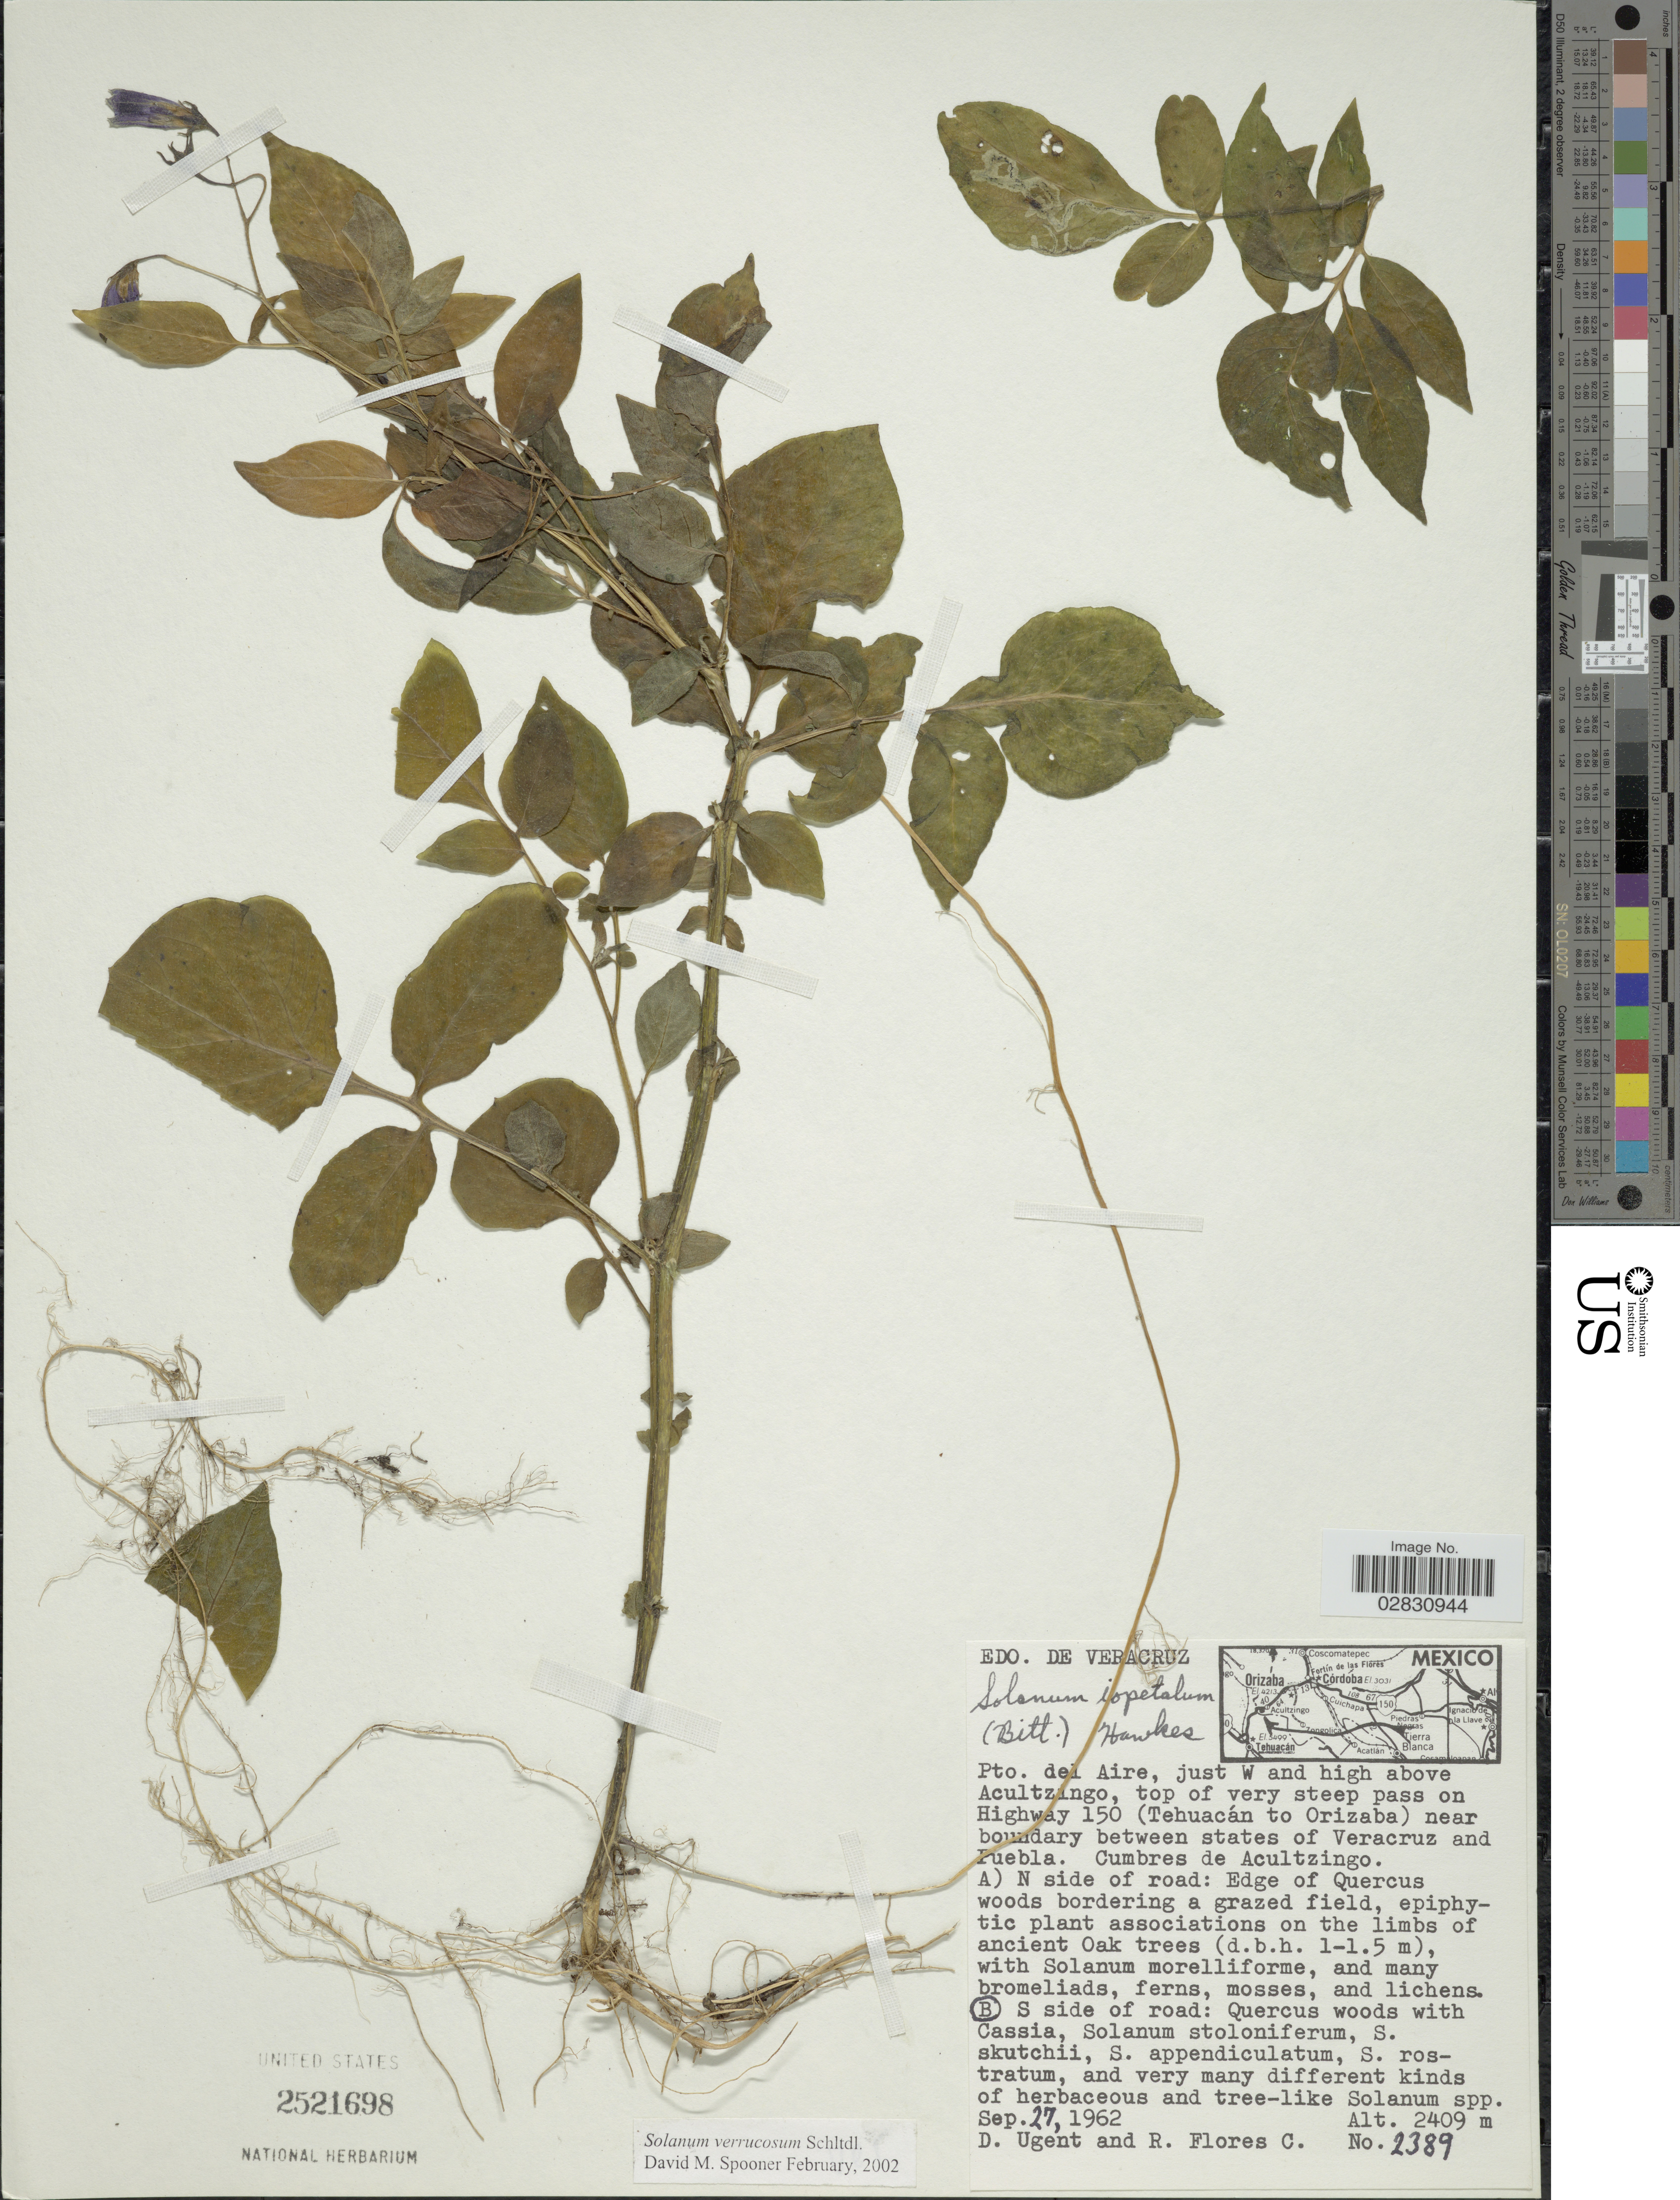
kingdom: Plantae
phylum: Tracheophyta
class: Magnoliopsida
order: Solanales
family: Solanaceae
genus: Solanum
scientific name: Solanum verrucosum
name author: Schltdl.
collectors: D. Ugent & R. Flores-C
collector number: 2389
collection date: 1962-09-27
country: Mexico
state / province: Veracruz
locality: Edo. De Veracruz. Pto. del Aire, just W and high above Acultzingo, top of very steep pass on Highway 150 (Tehuacán to Orizaba) near boundary between states of Veracruz and Puebla. Cumbres de Acultzingo. S side of road.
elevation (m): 2409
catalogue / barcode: US 2521698